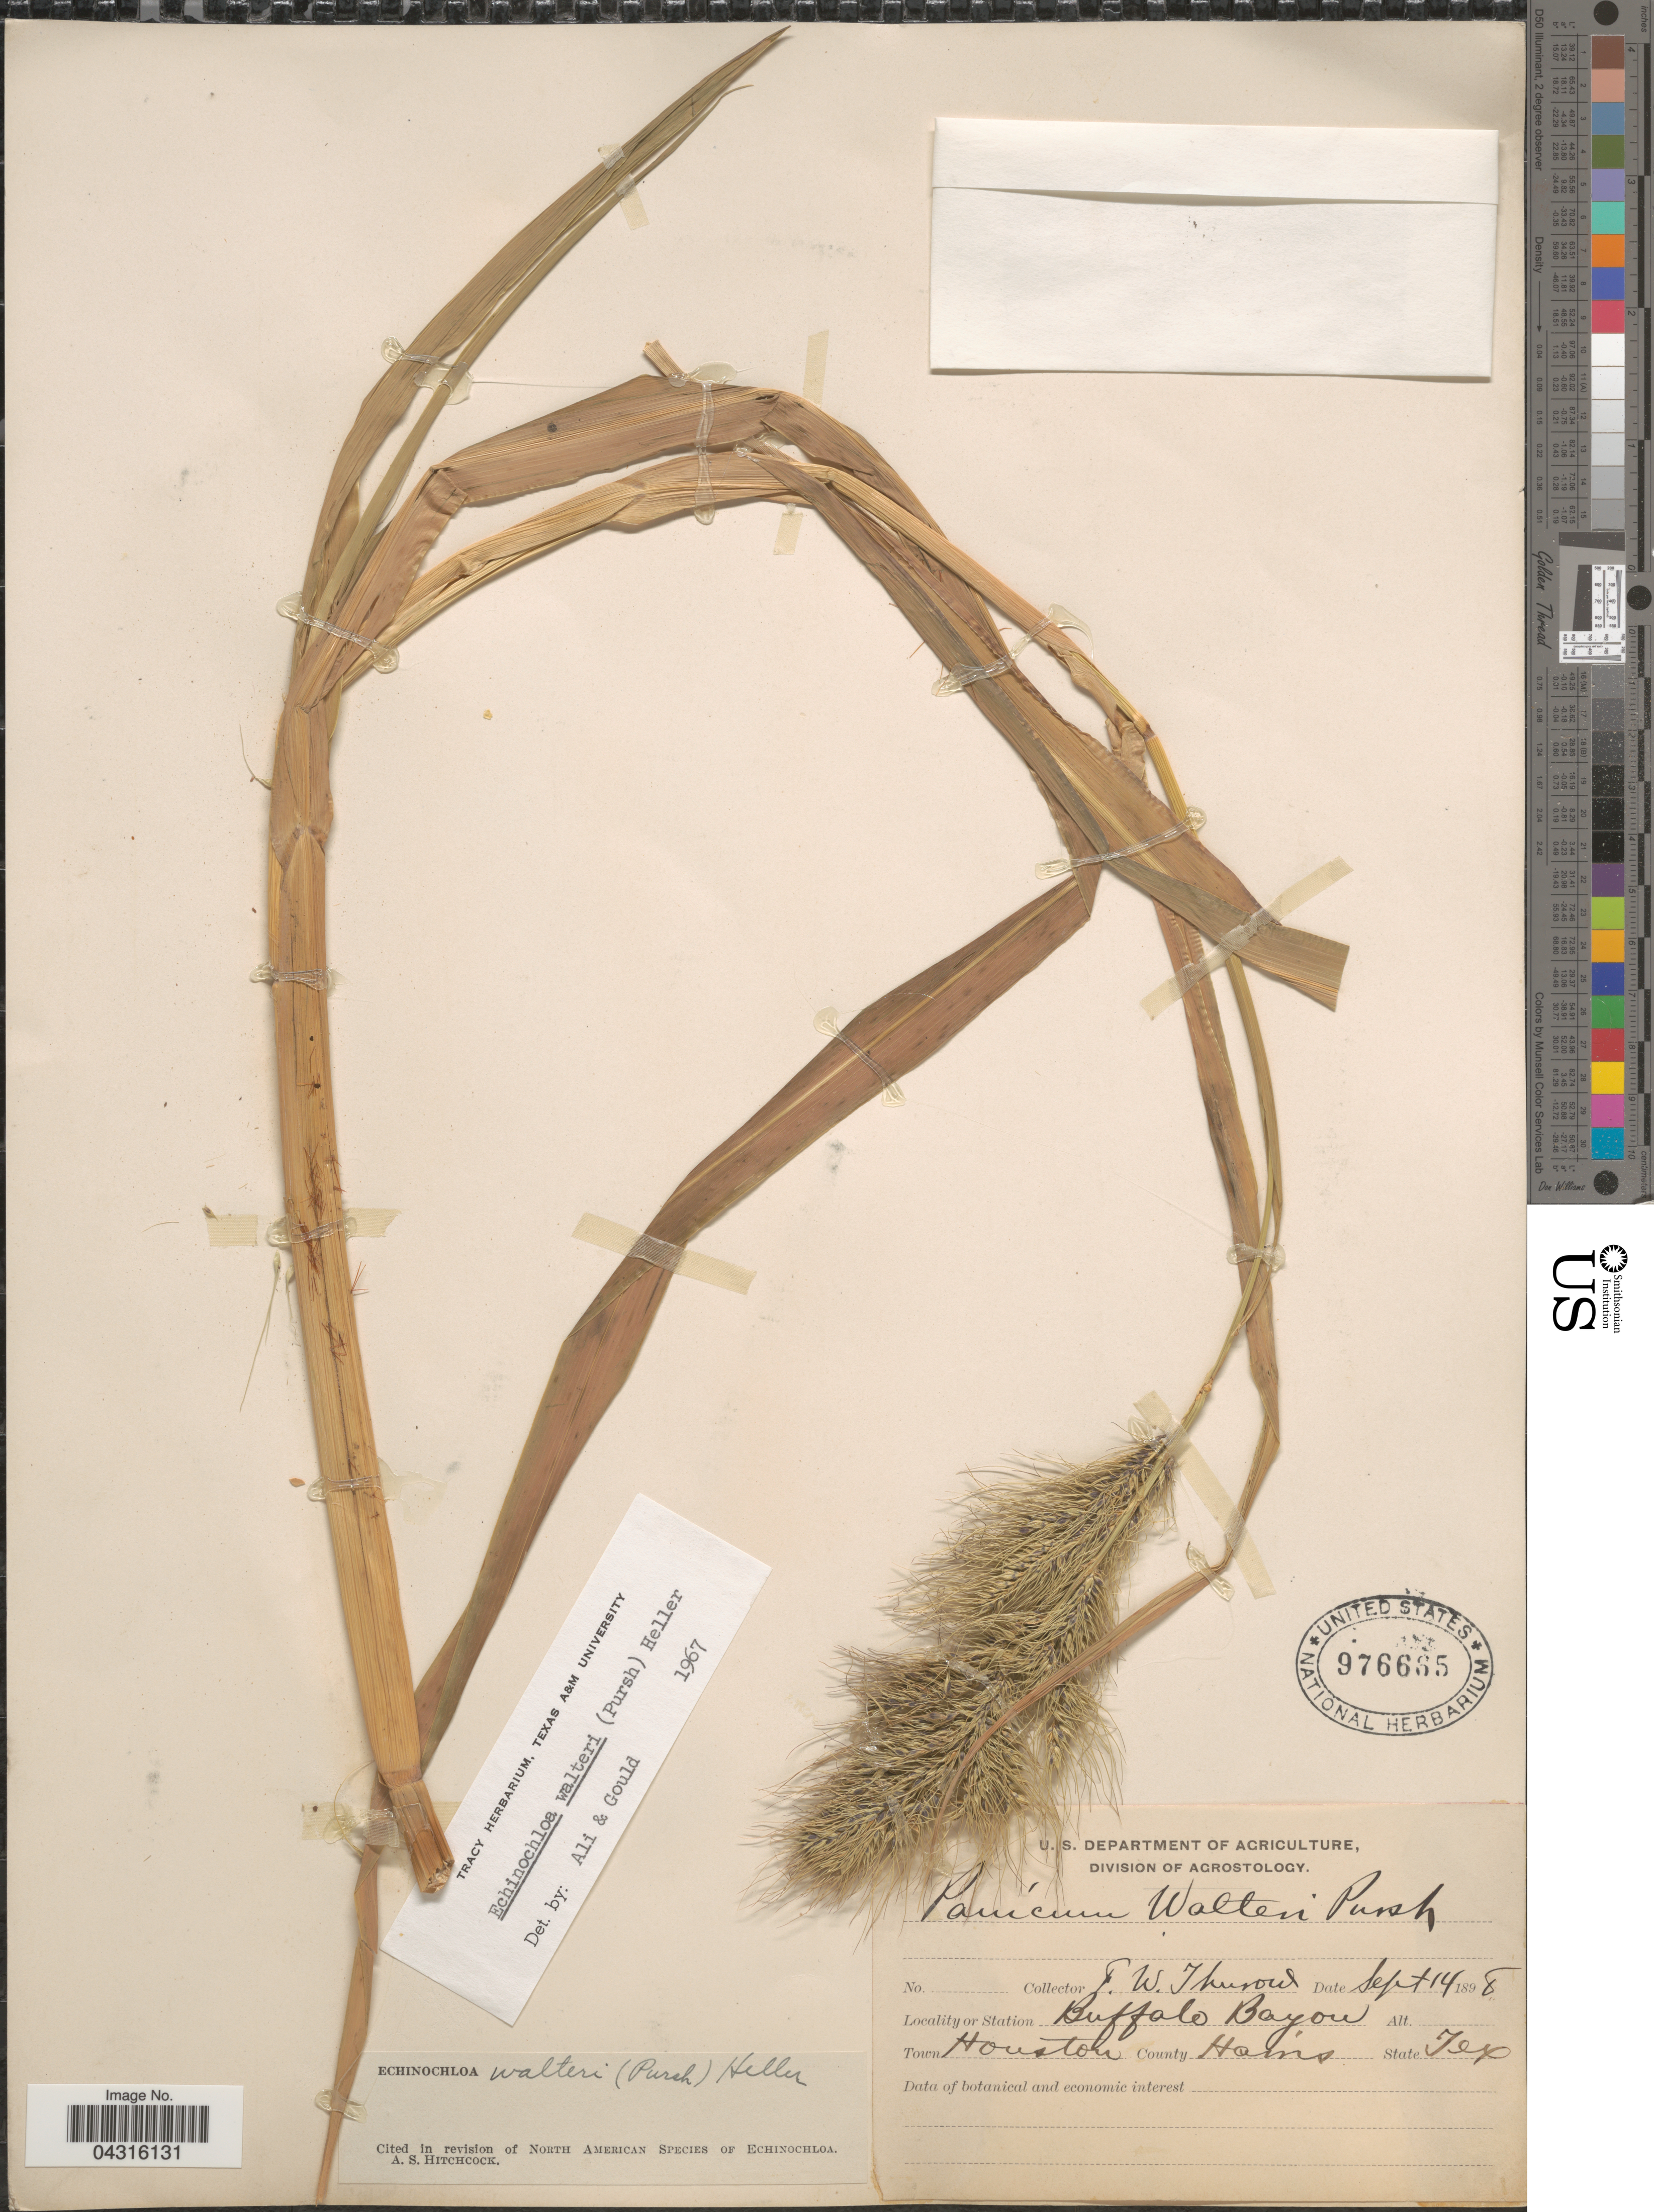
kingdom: Plantae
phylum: Tracheophyta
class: Liliopsida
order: Poales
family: Poaceae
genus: Echinochloa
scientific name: Echinochloa walteri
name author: (Pursh) A. Heller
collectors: F. W. Thurow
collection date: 1898-09-14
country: United States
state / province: Texas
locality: Buffalo Bayou. Town Houston. County Harris.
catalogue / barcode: US 976665